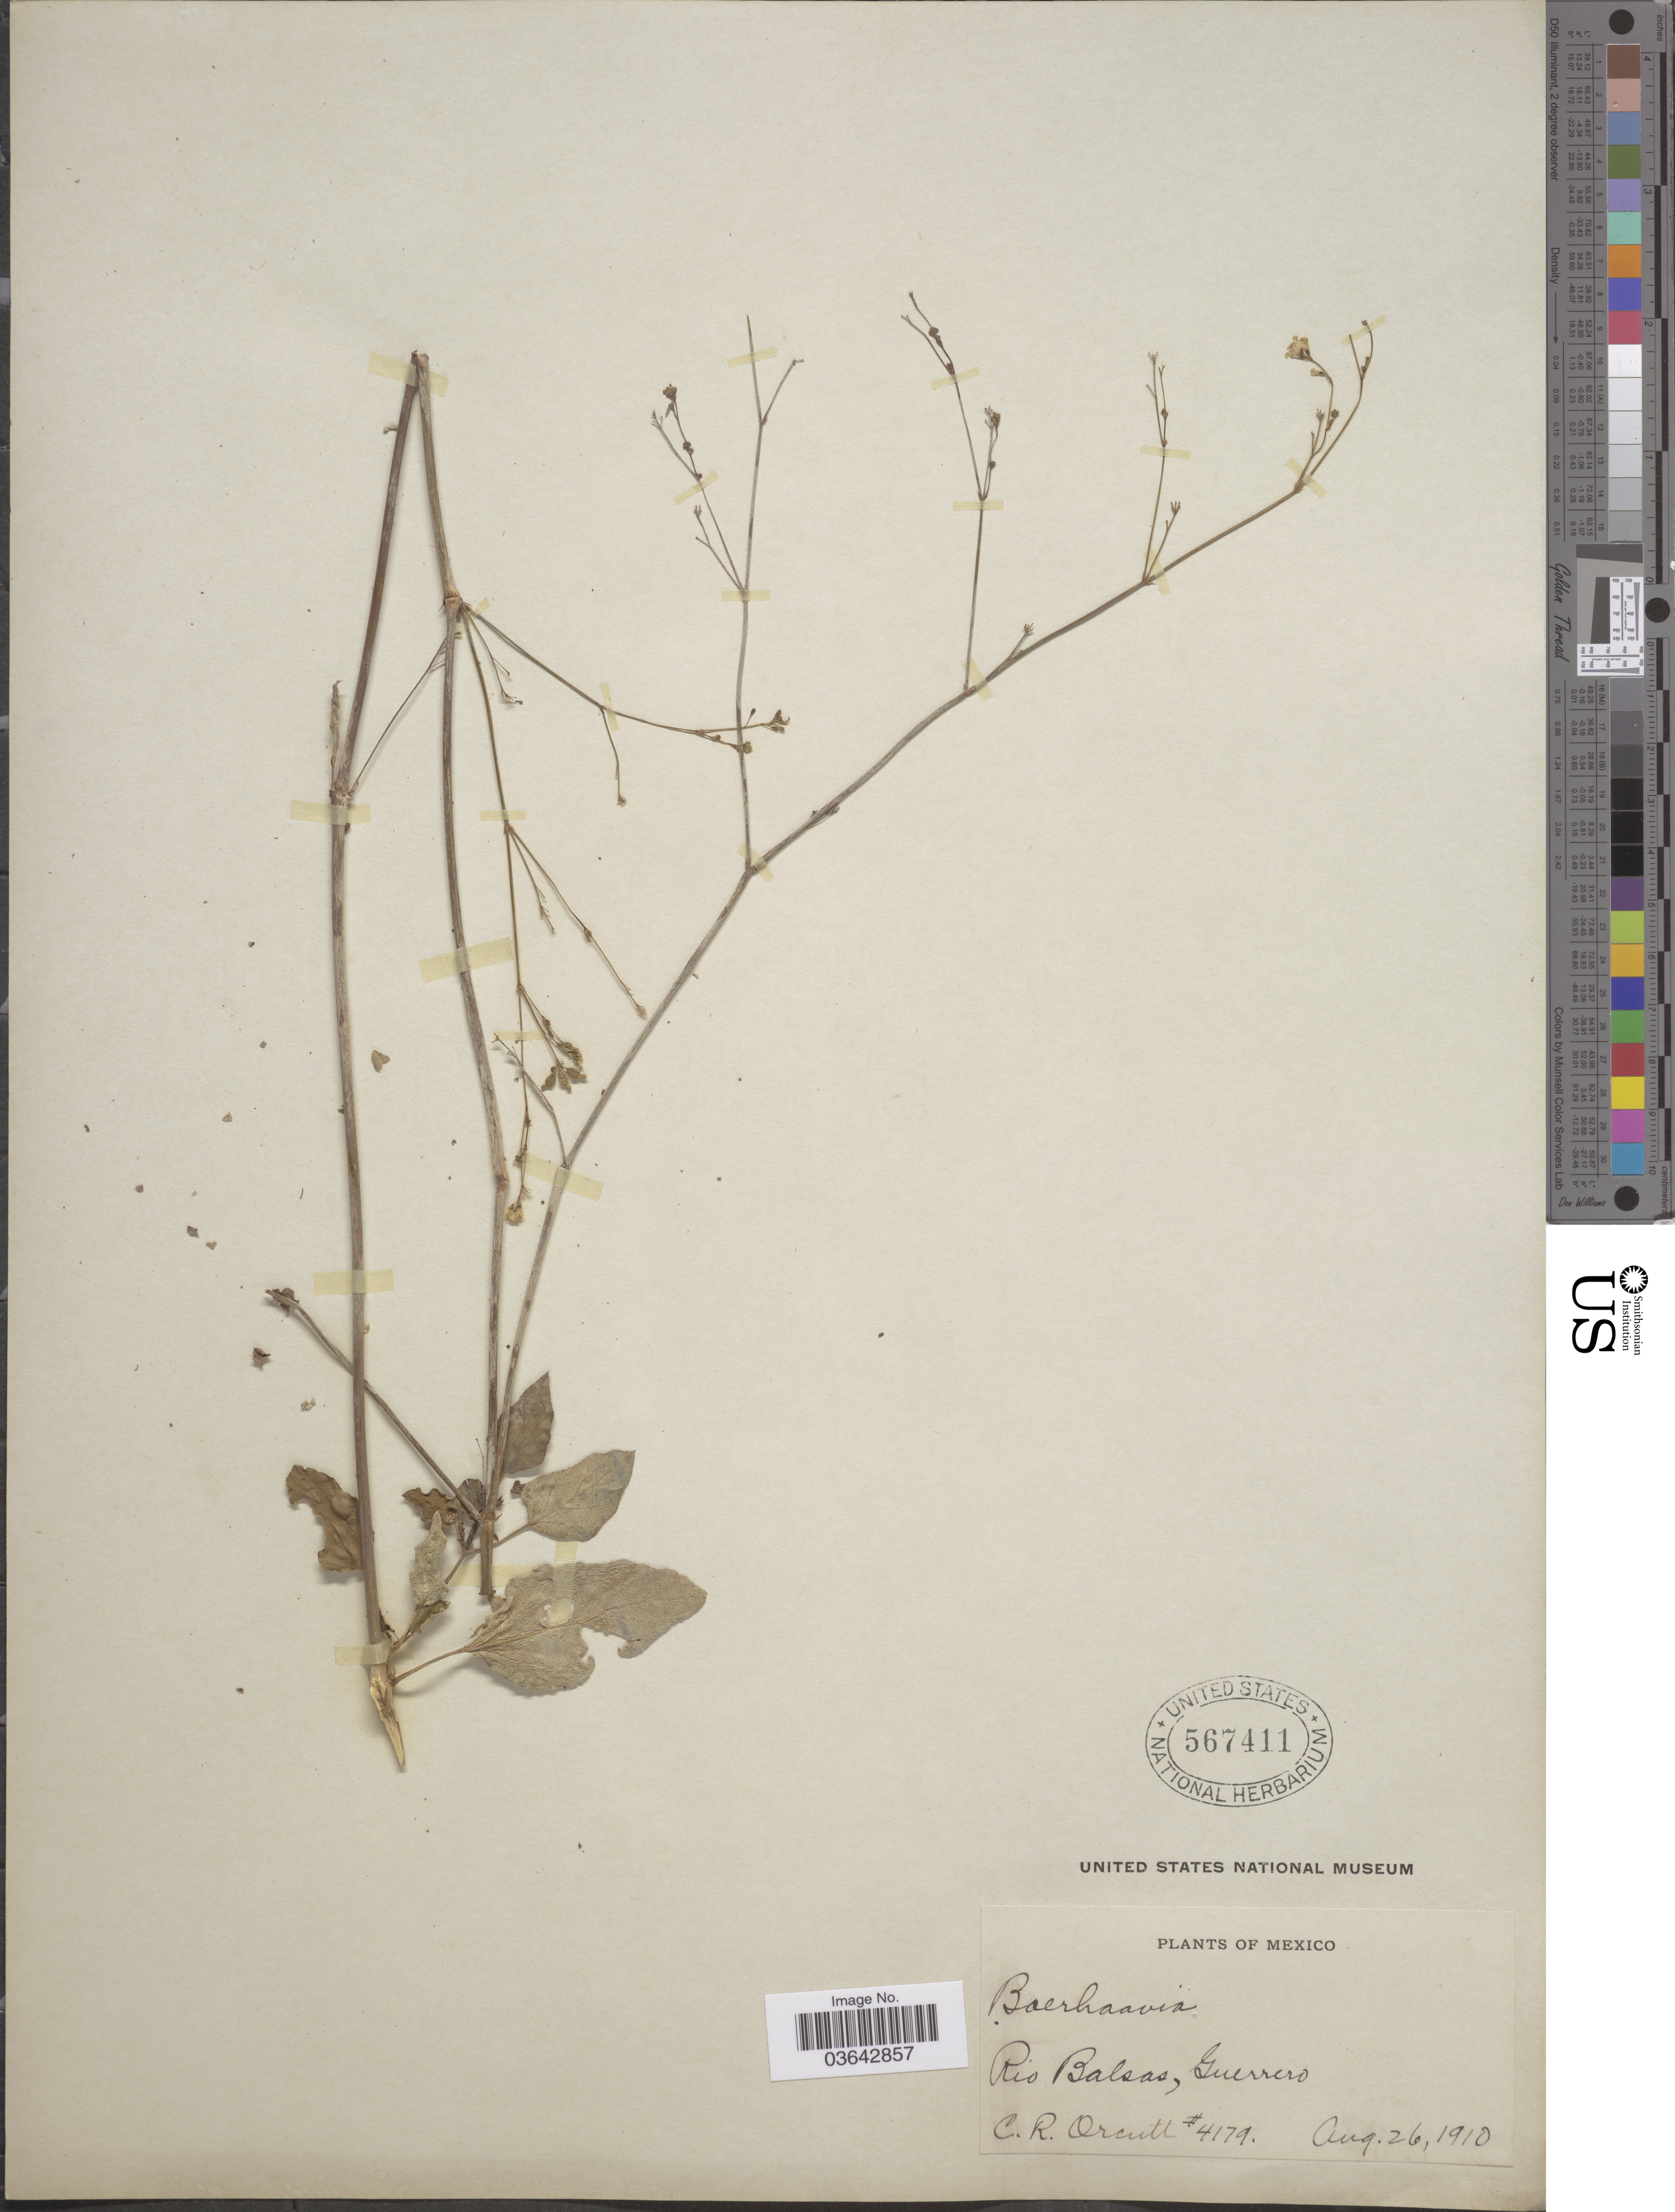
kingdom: Plantae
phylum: Tracheophyta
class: Magnoliopsida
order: Caryophyllales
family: Nyctaginaceae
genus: Boerhavia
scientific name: Boerhavia caribaea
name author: Jacq.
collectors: C. R. Orcutt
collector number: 4179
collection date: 1910-08-26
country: Mexico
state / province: Guerrero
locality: Rio Balsas.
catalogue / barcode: US 567411